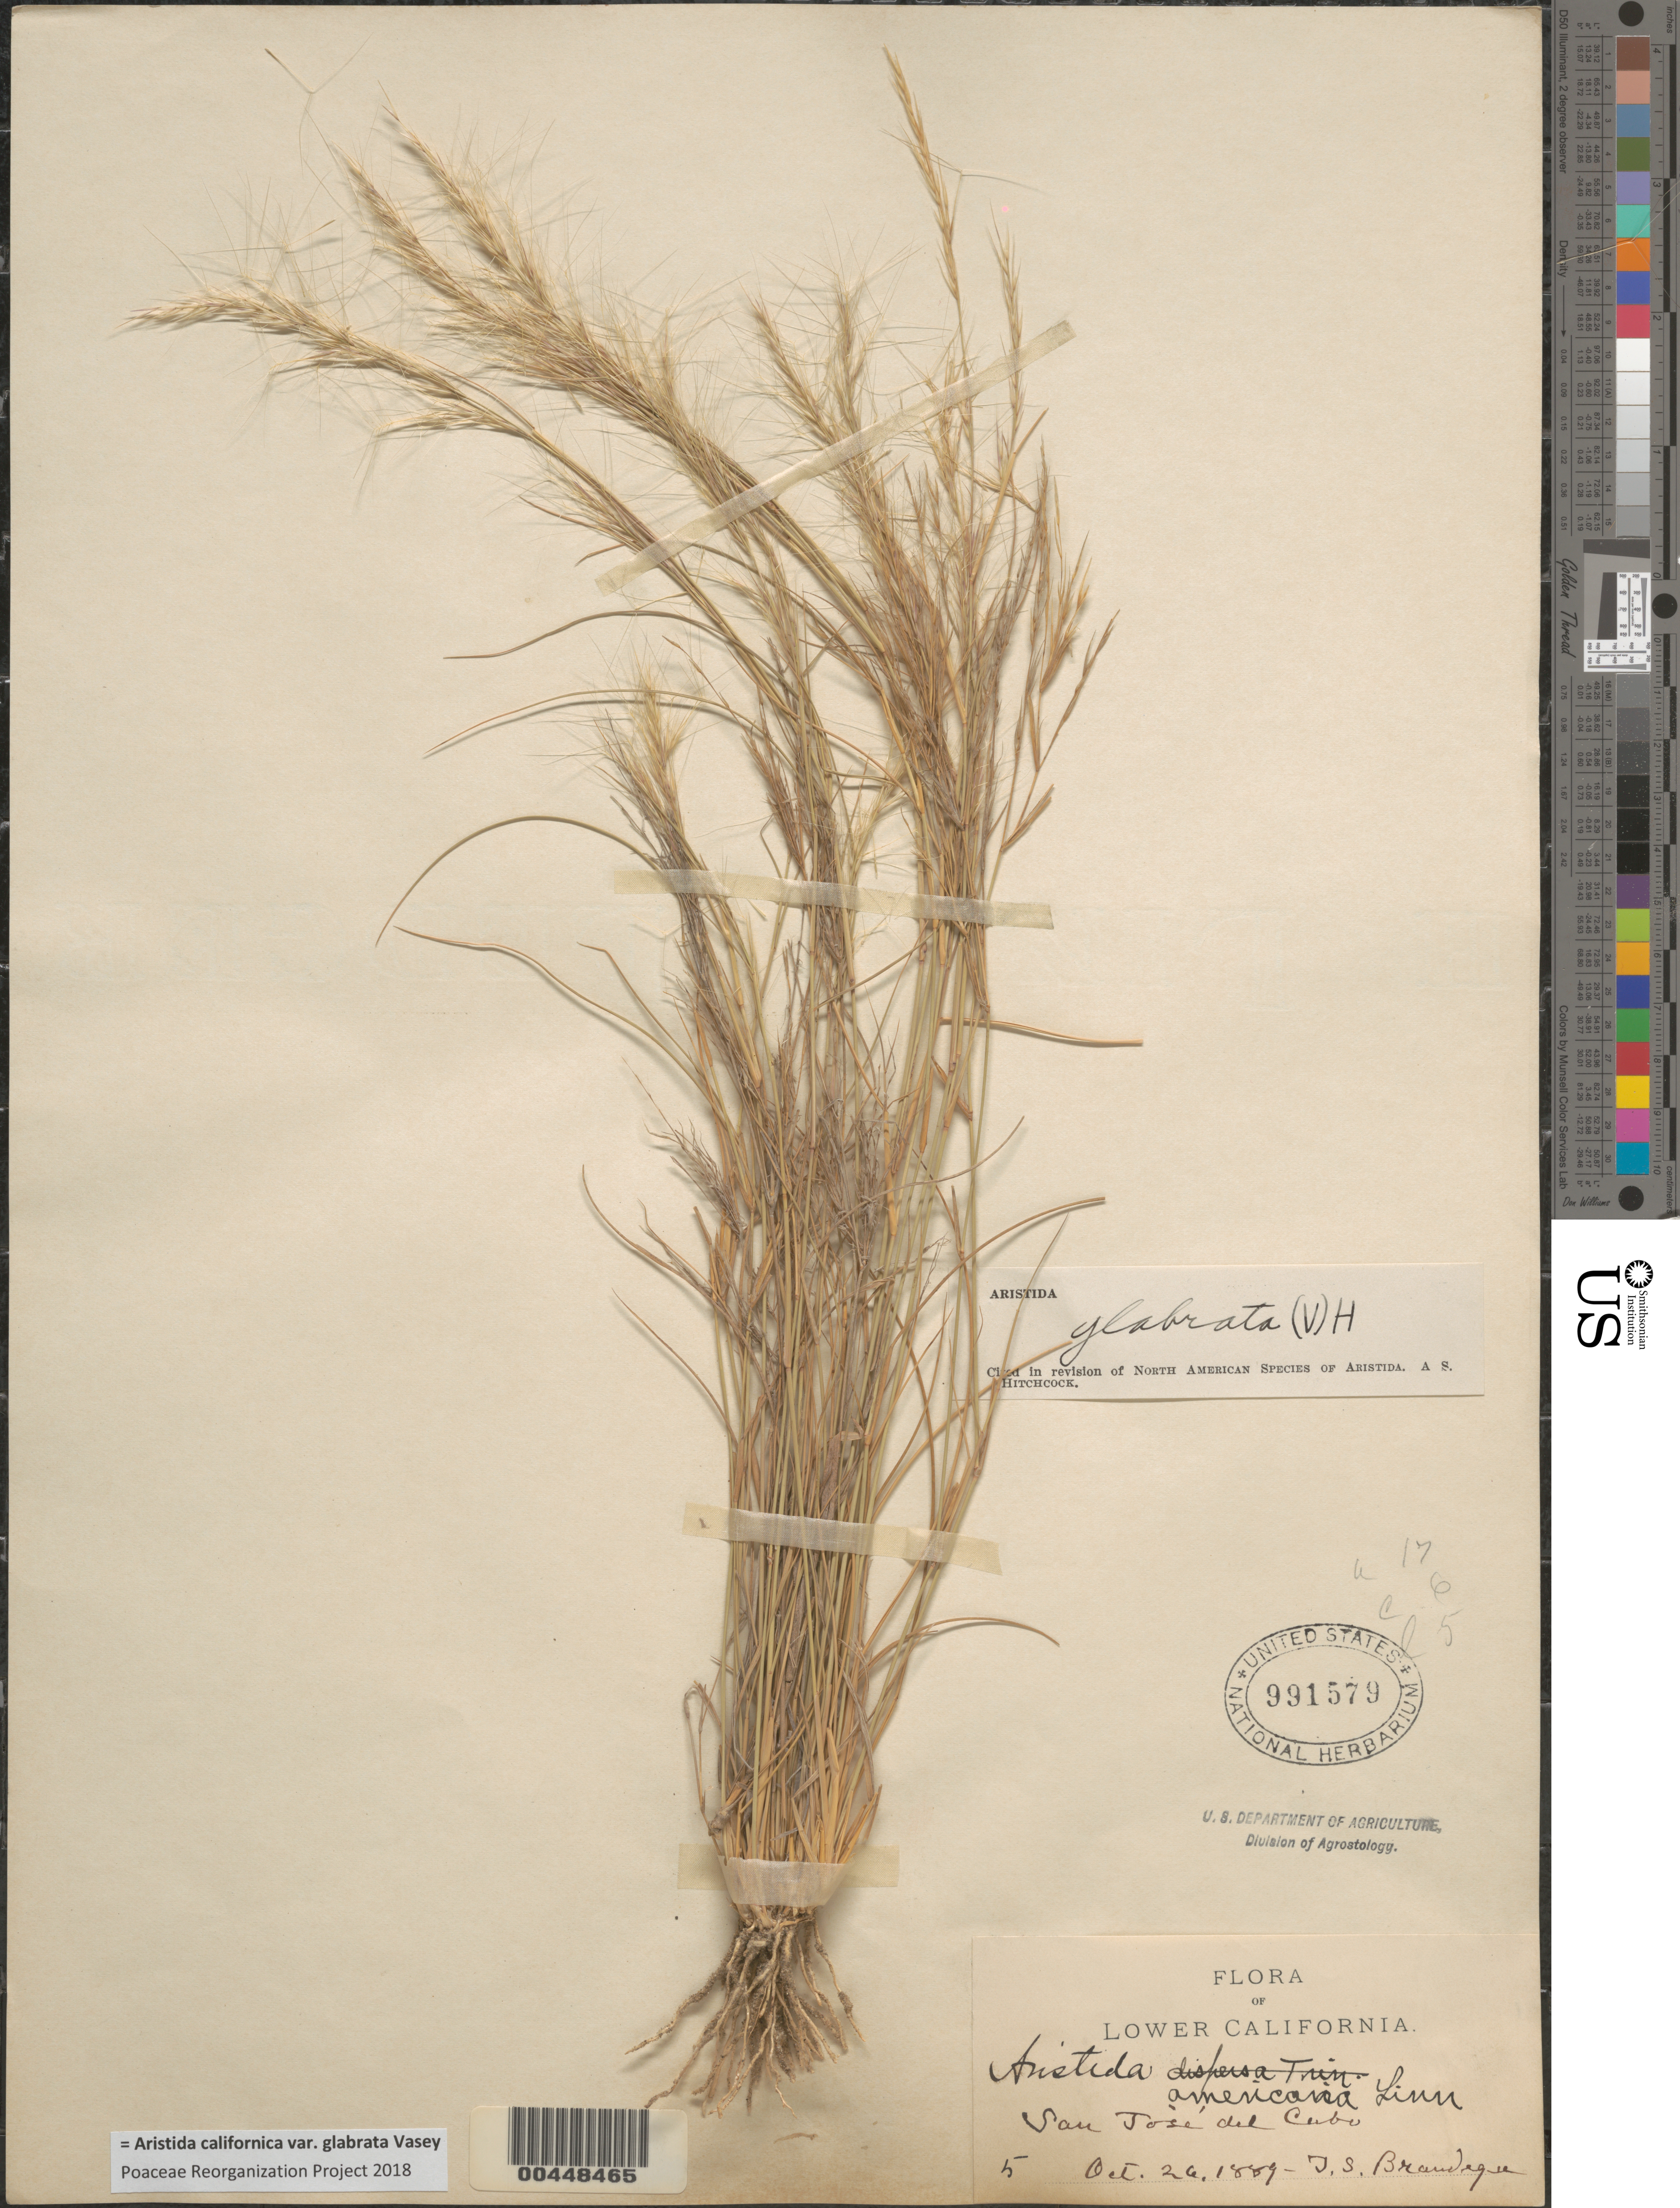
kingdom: Plantae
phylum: Tracheophyta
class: Liliopsida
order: Poales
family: Poaceae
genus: Aristida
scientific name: Aristida californica var. glabrata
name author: Vasey in Brandegee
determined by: Poaceae Reorganization Project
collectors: T. S. Brandegee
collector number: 5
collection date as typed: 26 Oct 1889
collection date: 1889-10-26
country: Mexico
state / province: Baja California Sur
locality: San José del Cabo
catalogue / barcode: US 991579